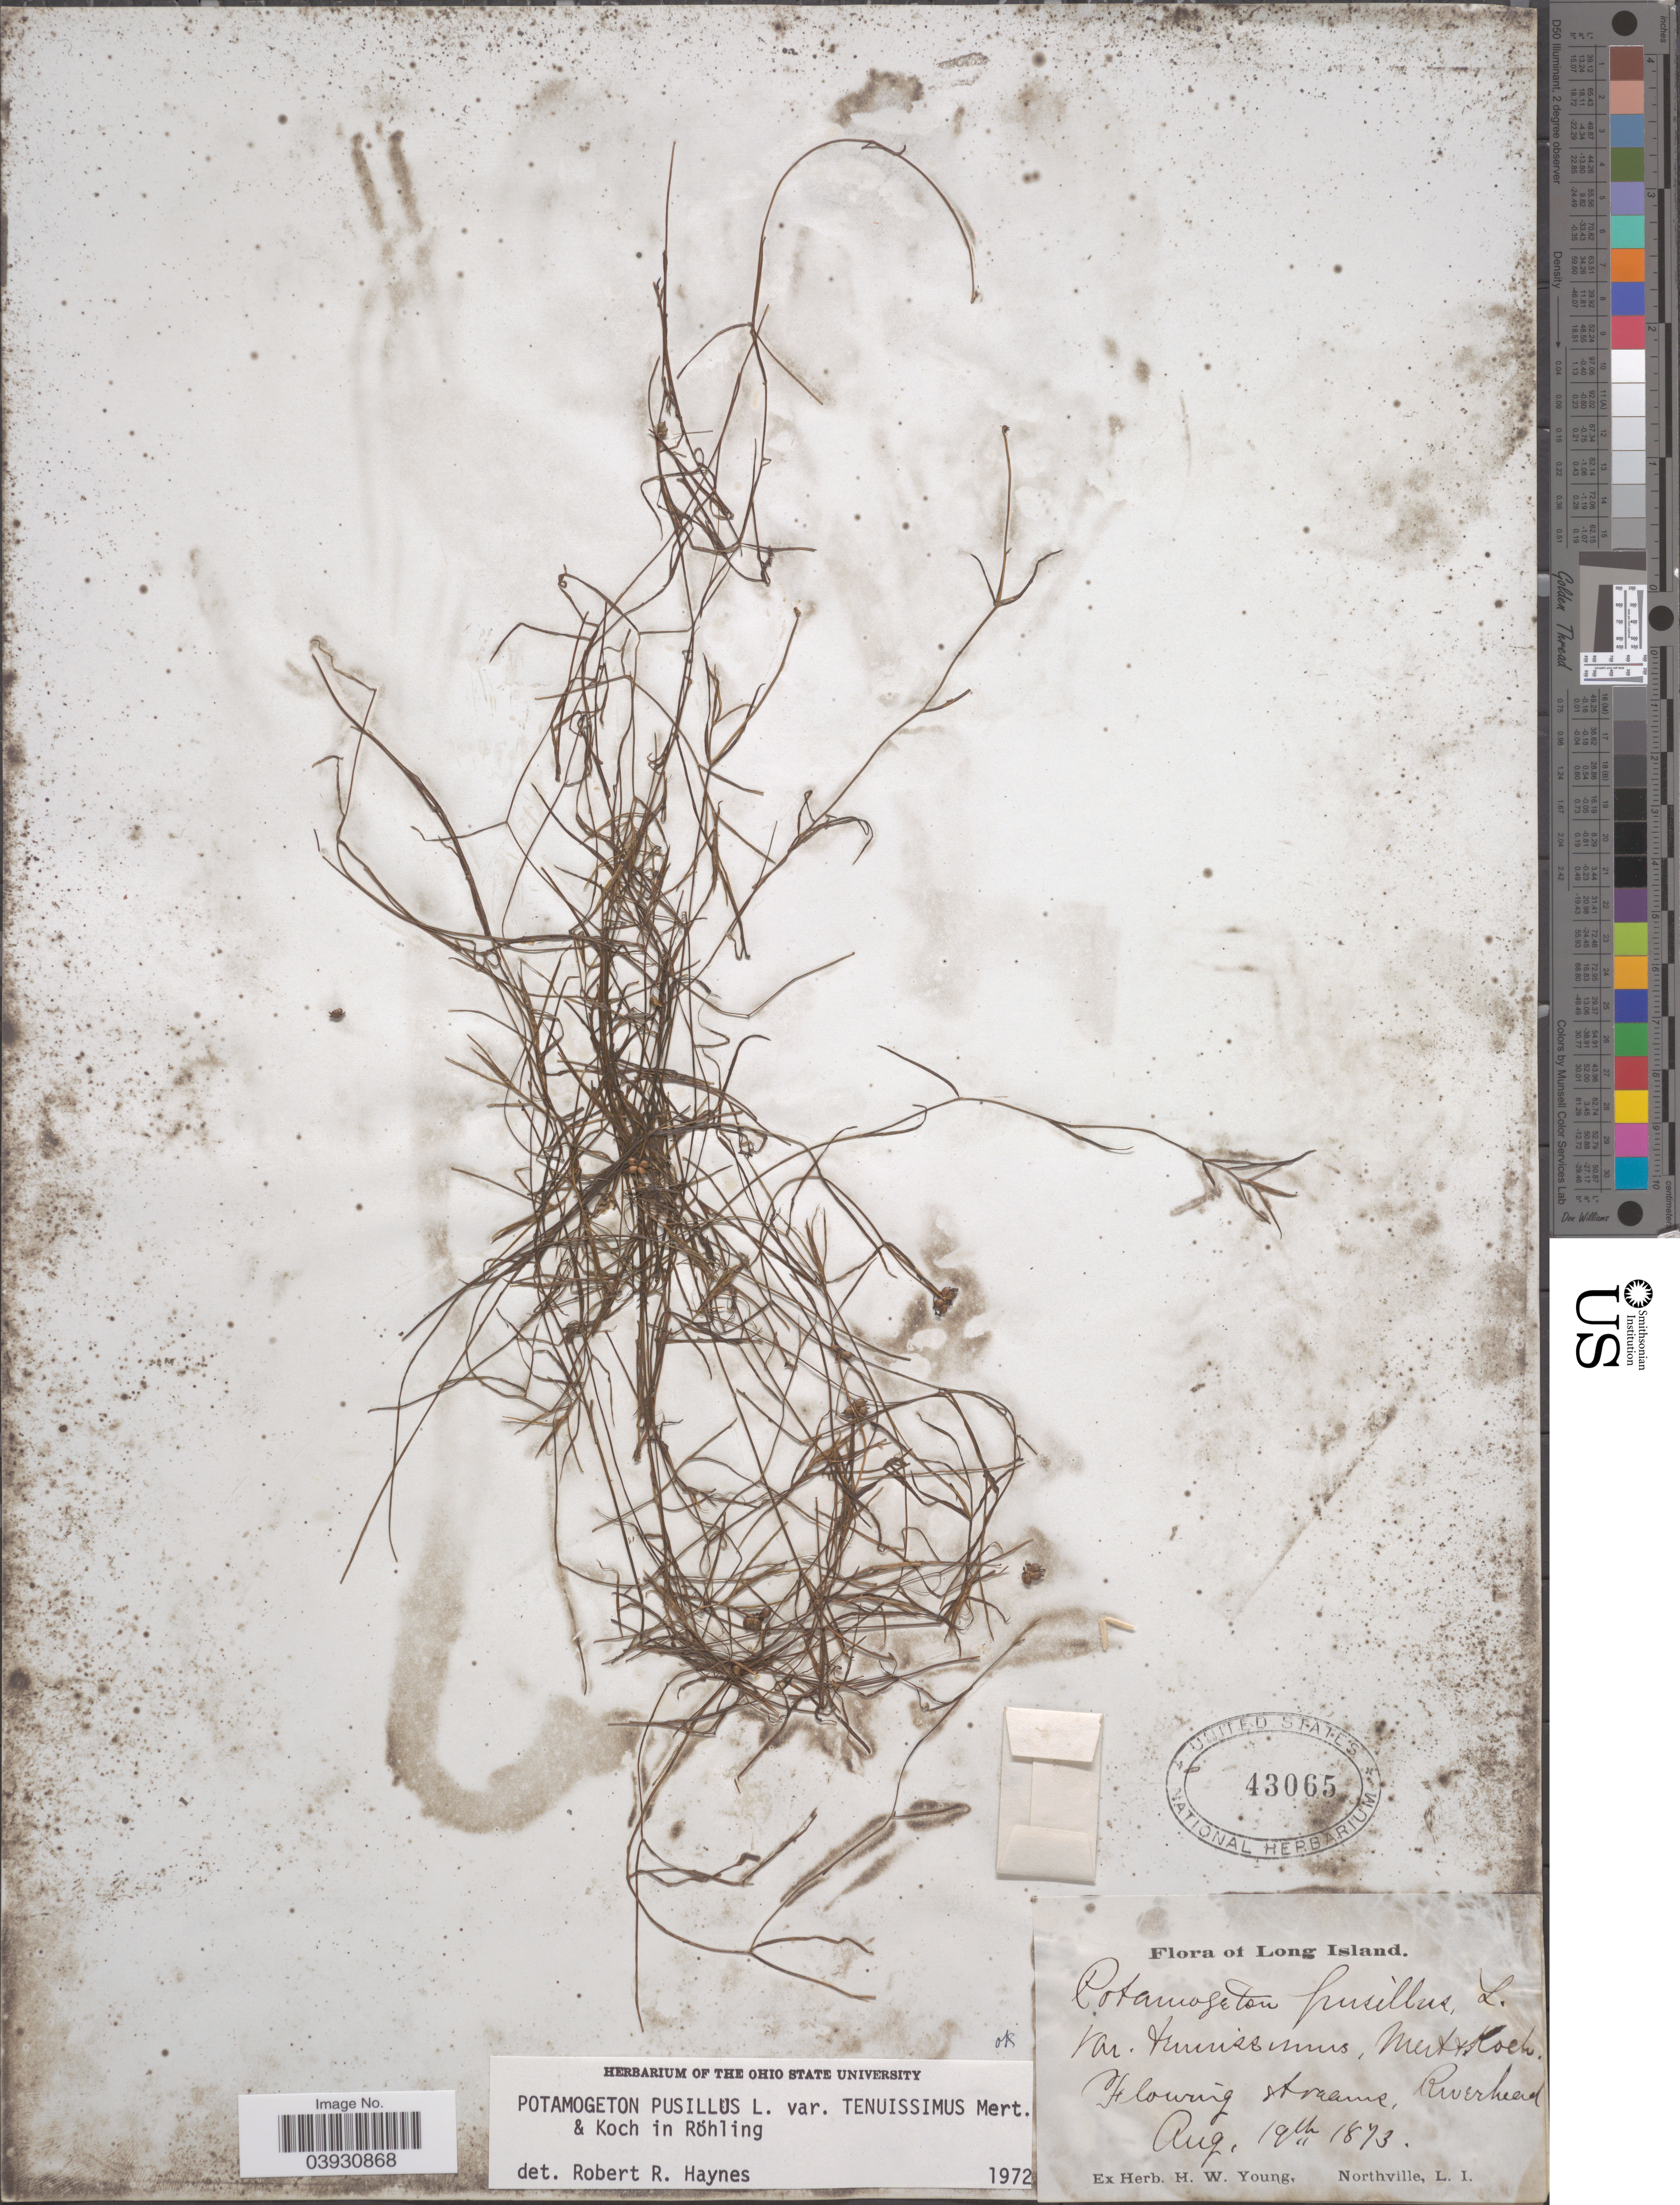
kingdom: Plantae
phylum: Tracheophyta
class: Liliopsida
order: Alismatales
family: Potamogetonaceae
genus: Potamogeton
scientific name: Potamogeton pusillus subsp. tenuissimus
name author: Mert. & W.D.J. Koch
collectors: ex herb. H.W. Young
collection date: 1873-08-19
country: United States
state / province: New York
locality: Long Island. Riverhead.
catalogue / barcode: US 43065